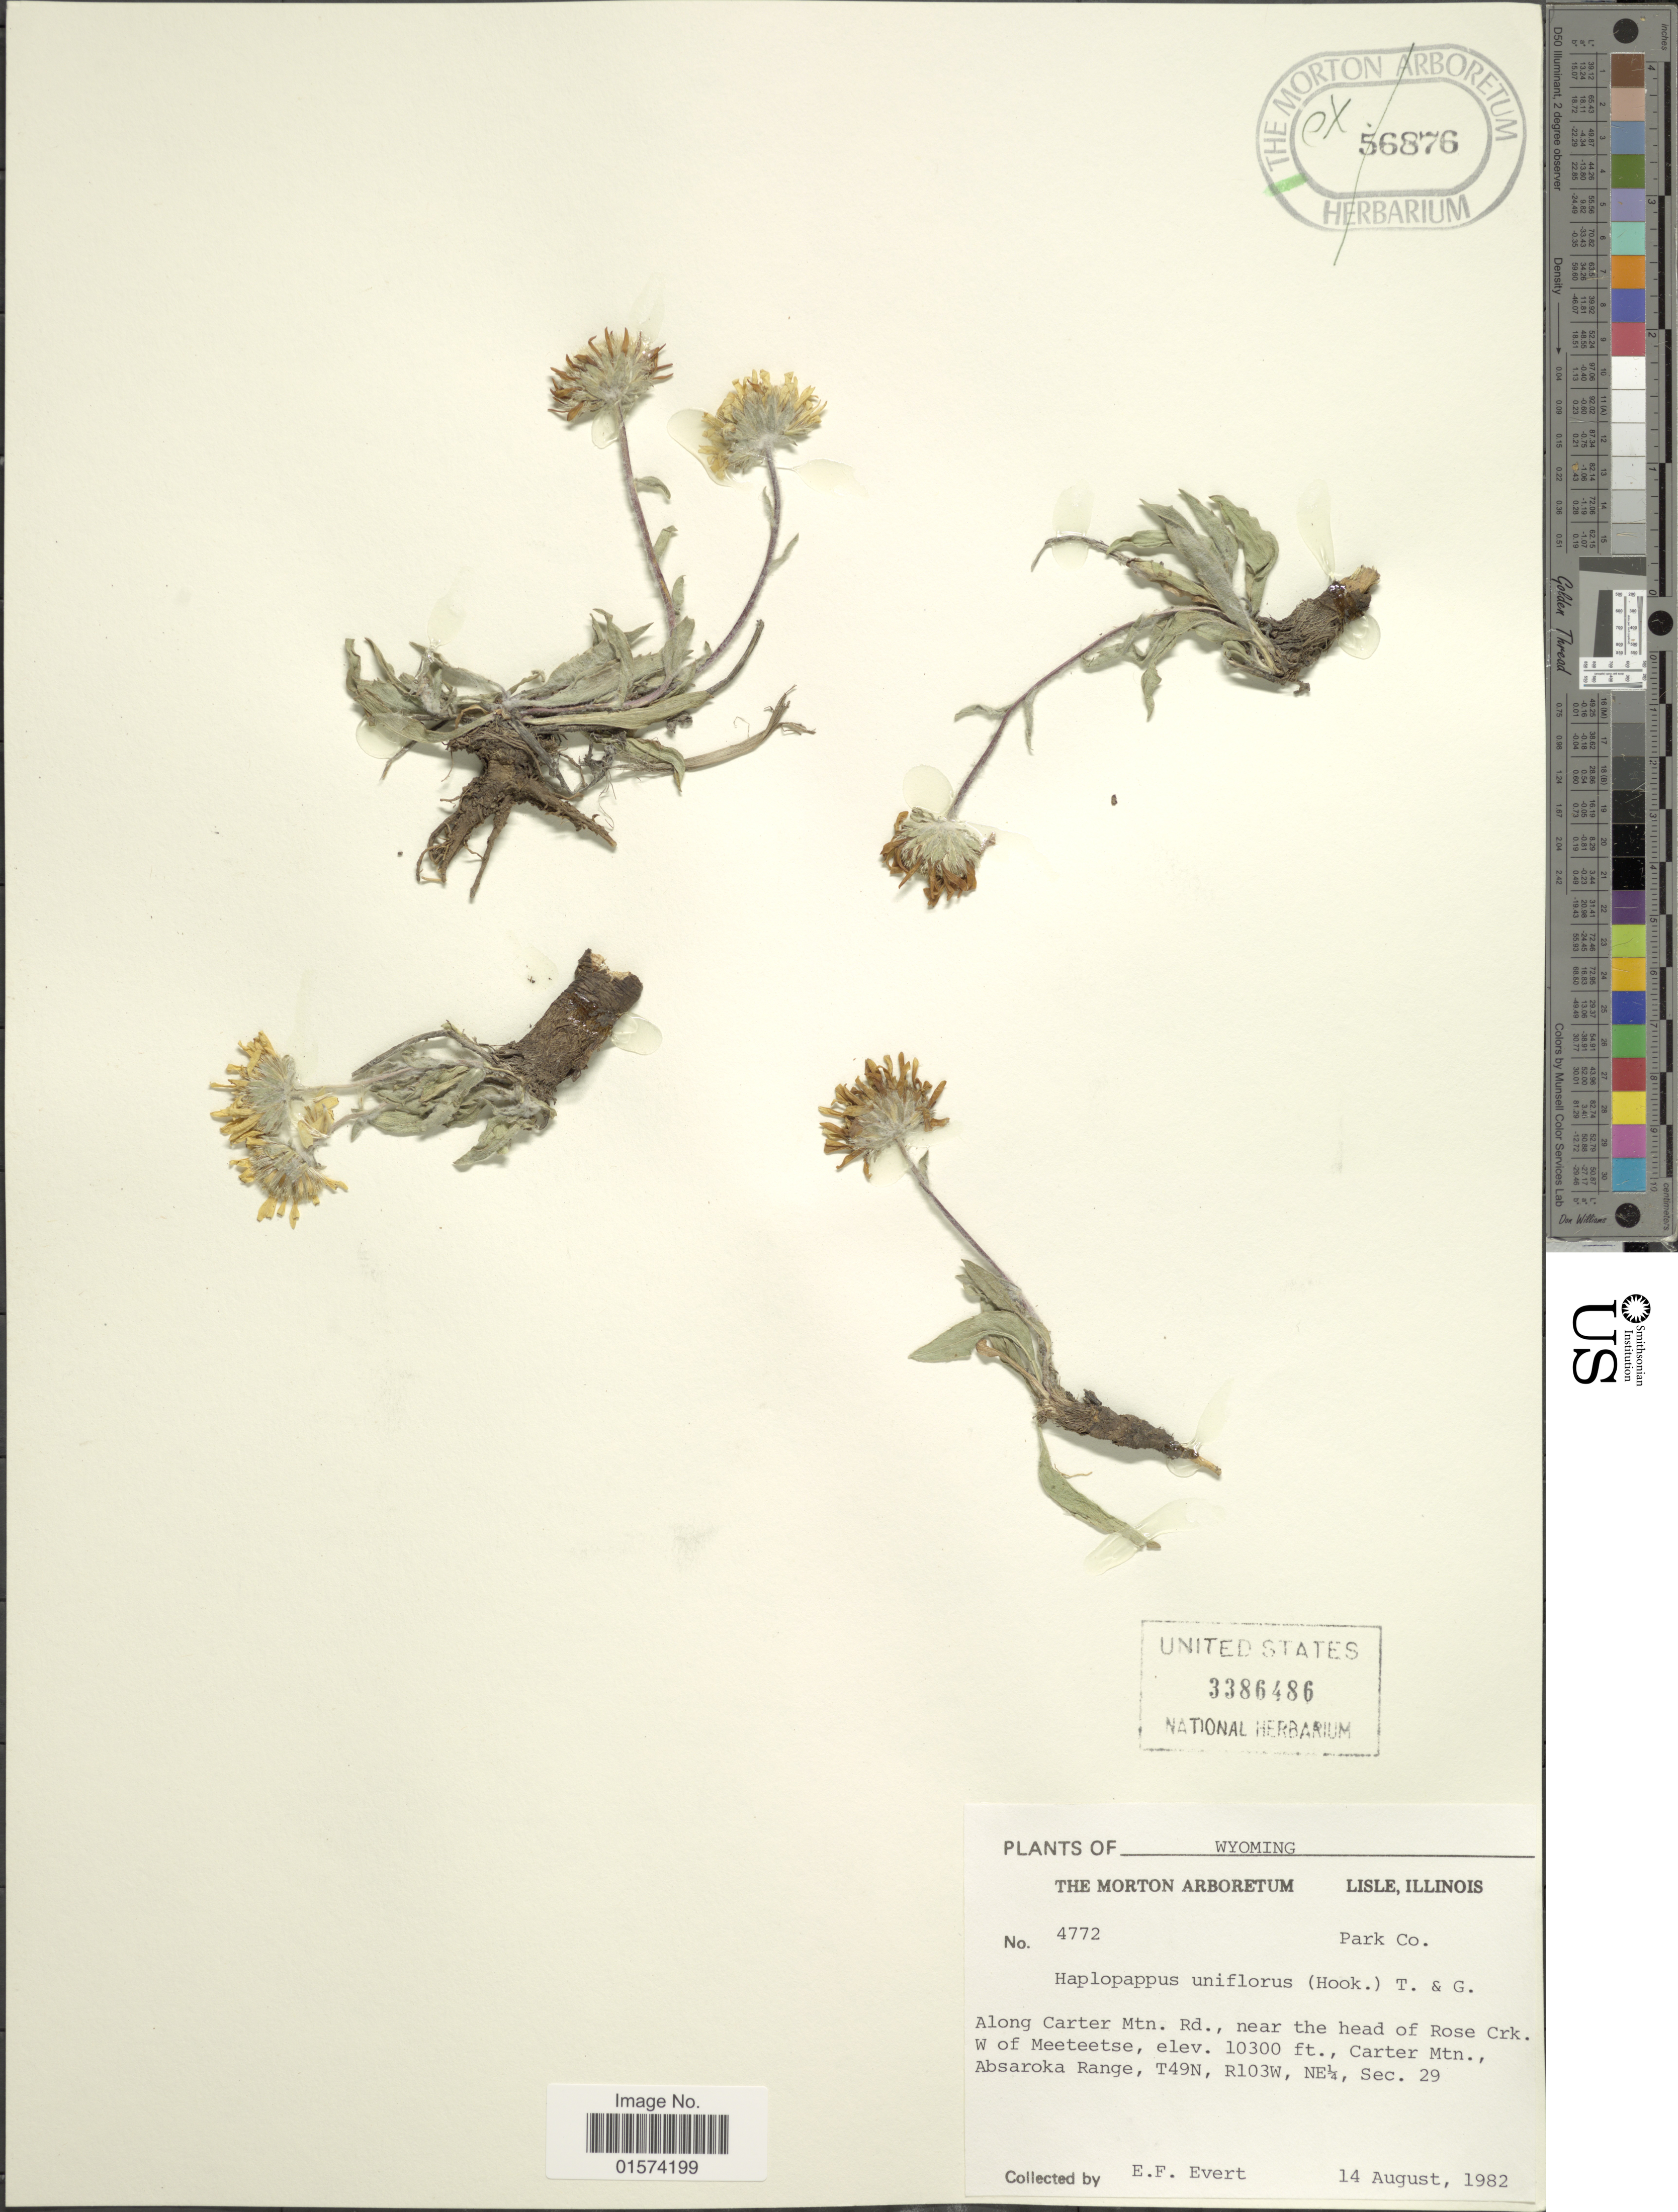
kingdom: Plantae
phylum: Tracheophyta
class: Magnoliopsida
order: Asterales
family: Asteraceae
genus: Pyrrocoma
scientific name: Pyrrocoma uniflora var. uniflora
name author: (Hook.) Greene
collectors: E. Evert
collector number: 4772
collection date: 1982-08-14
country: United States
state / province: Wyoming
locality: Park Co., along Cartner Mtn. Rd., near the head of Rose Crk. W of Meeteetse, Carter Mtn., Absaroka Range, T49N, R103Wm NE¼, Sec.29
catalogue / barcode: US 3386486